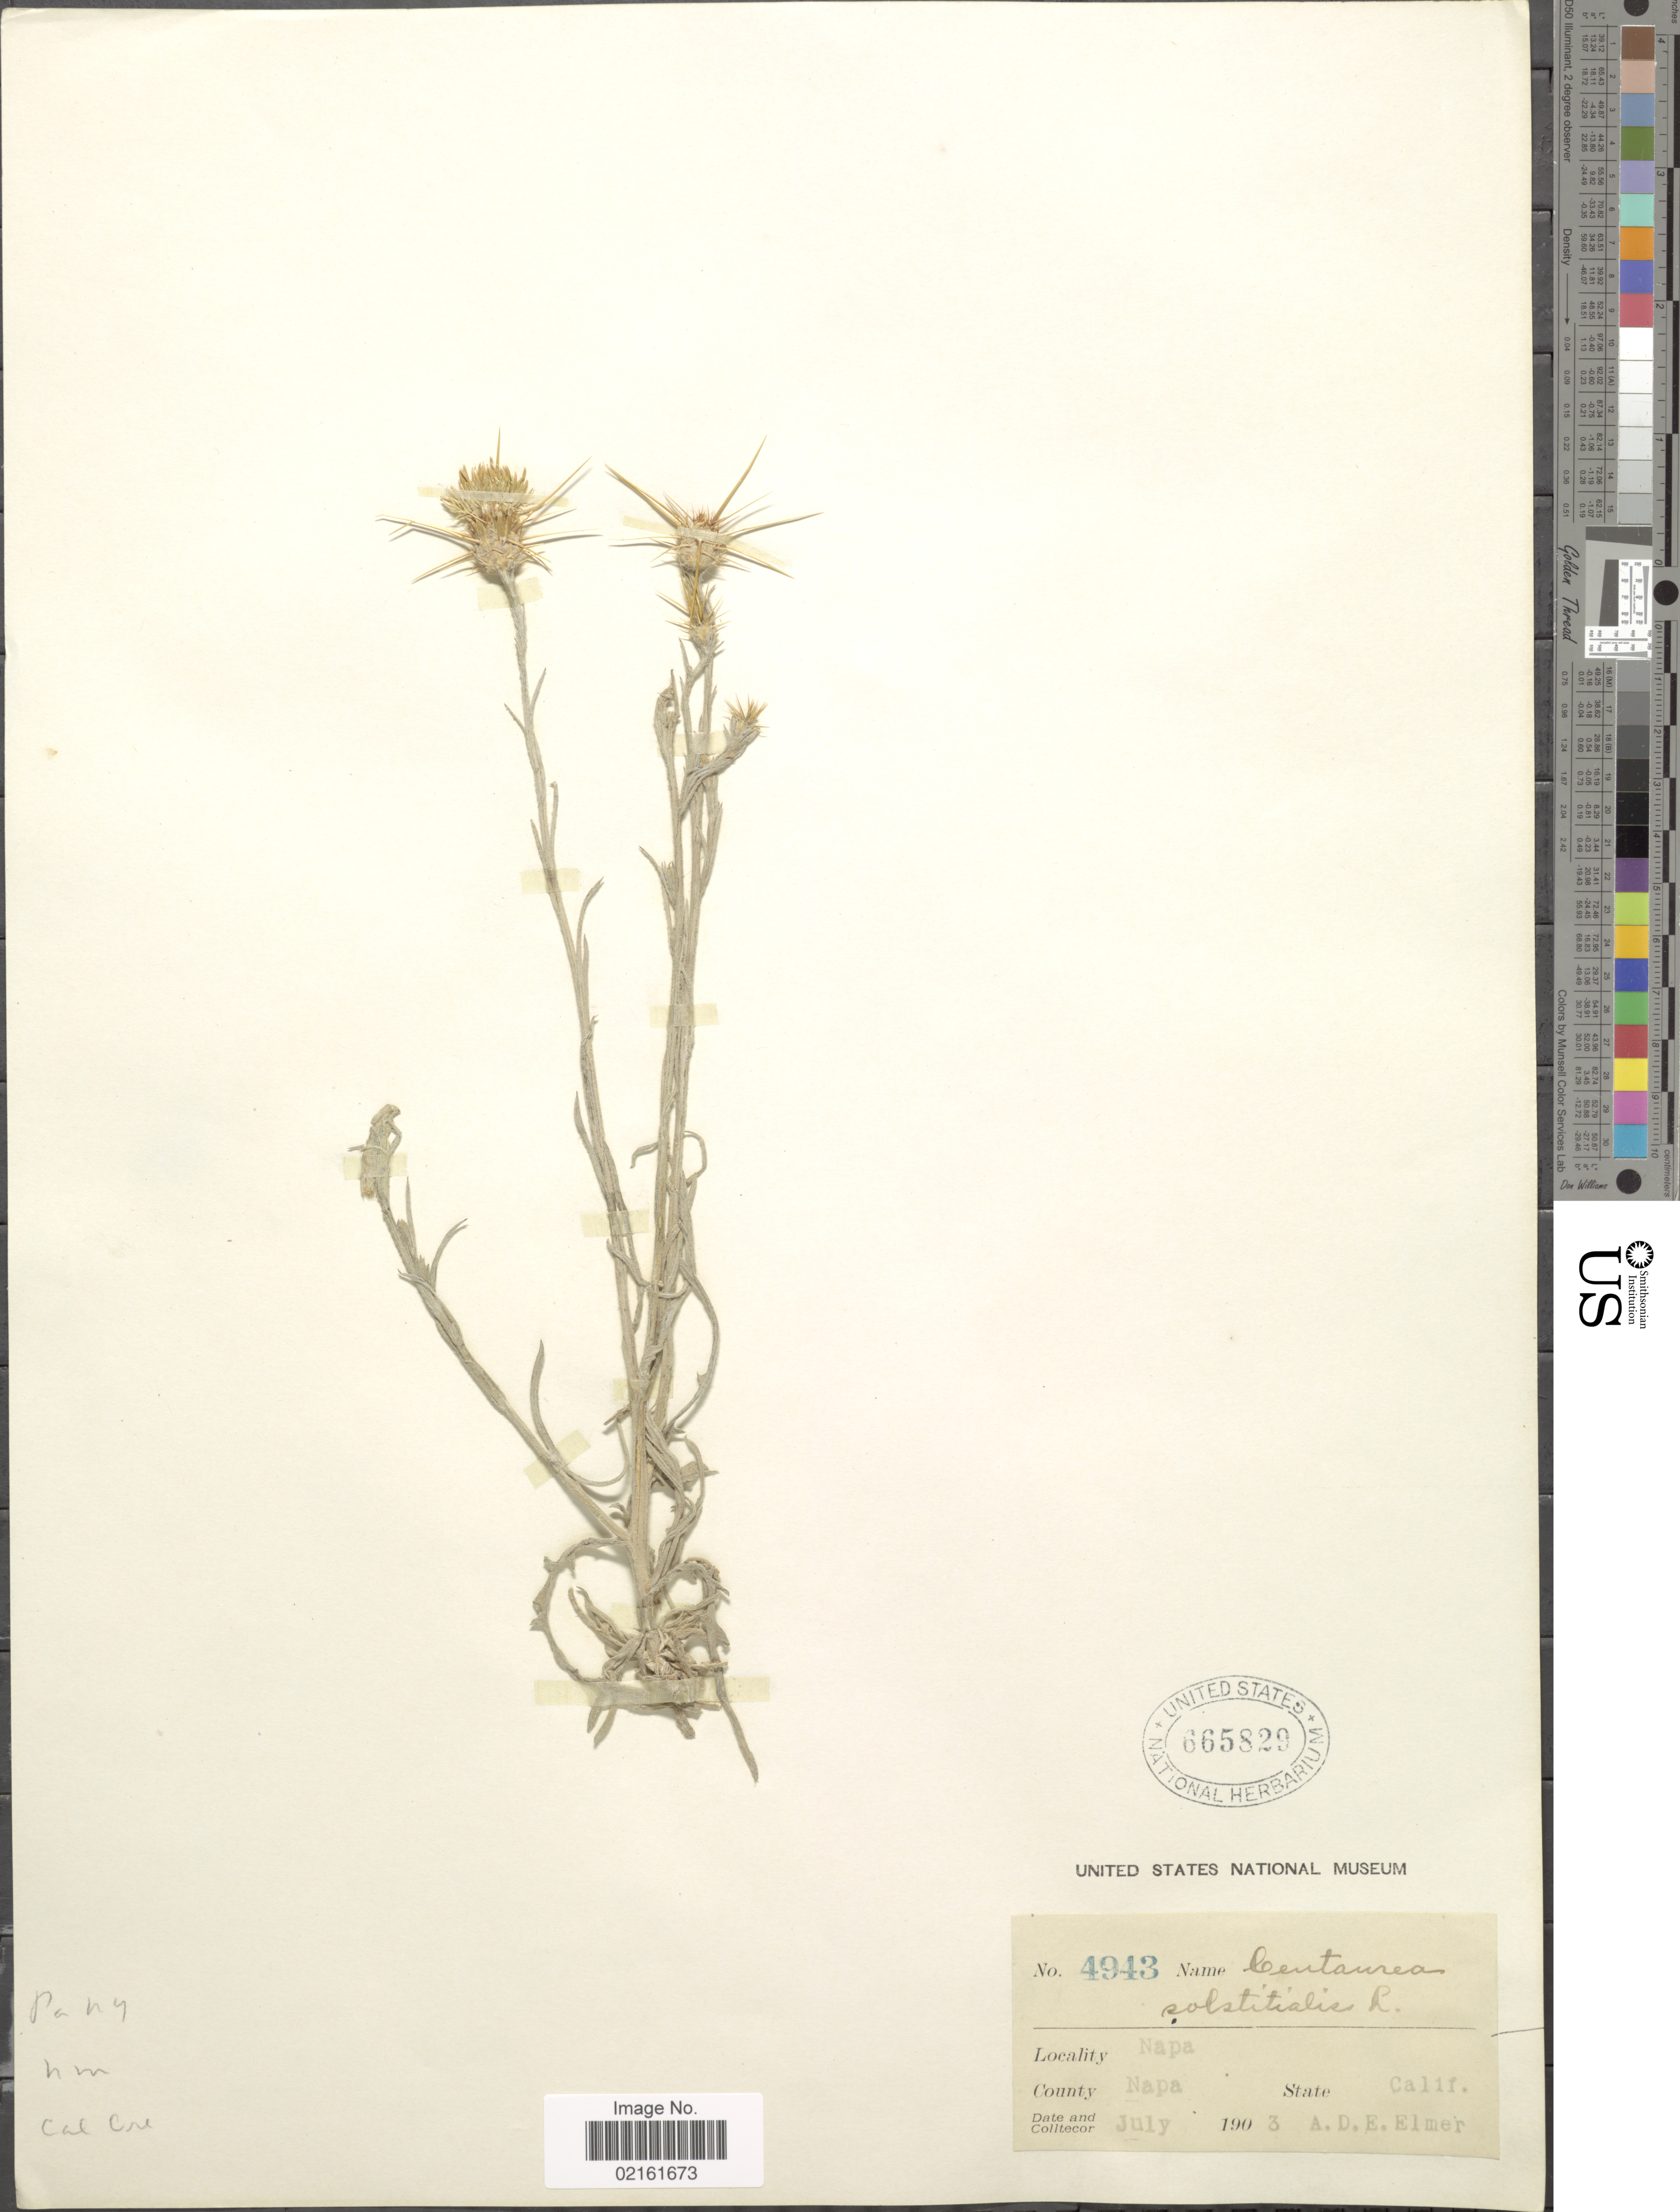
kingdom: Plantae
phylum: Tracheophyta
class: Magnoliopsida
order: Asterales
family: Asteraceae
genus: Centaurea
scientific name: Centaurea solstitialis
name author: L.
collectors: A. D. E. Elmer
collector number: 4943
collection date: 1903-07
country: United States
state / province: California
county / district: Napa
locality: County Napa. Napa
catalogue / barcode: US 665829